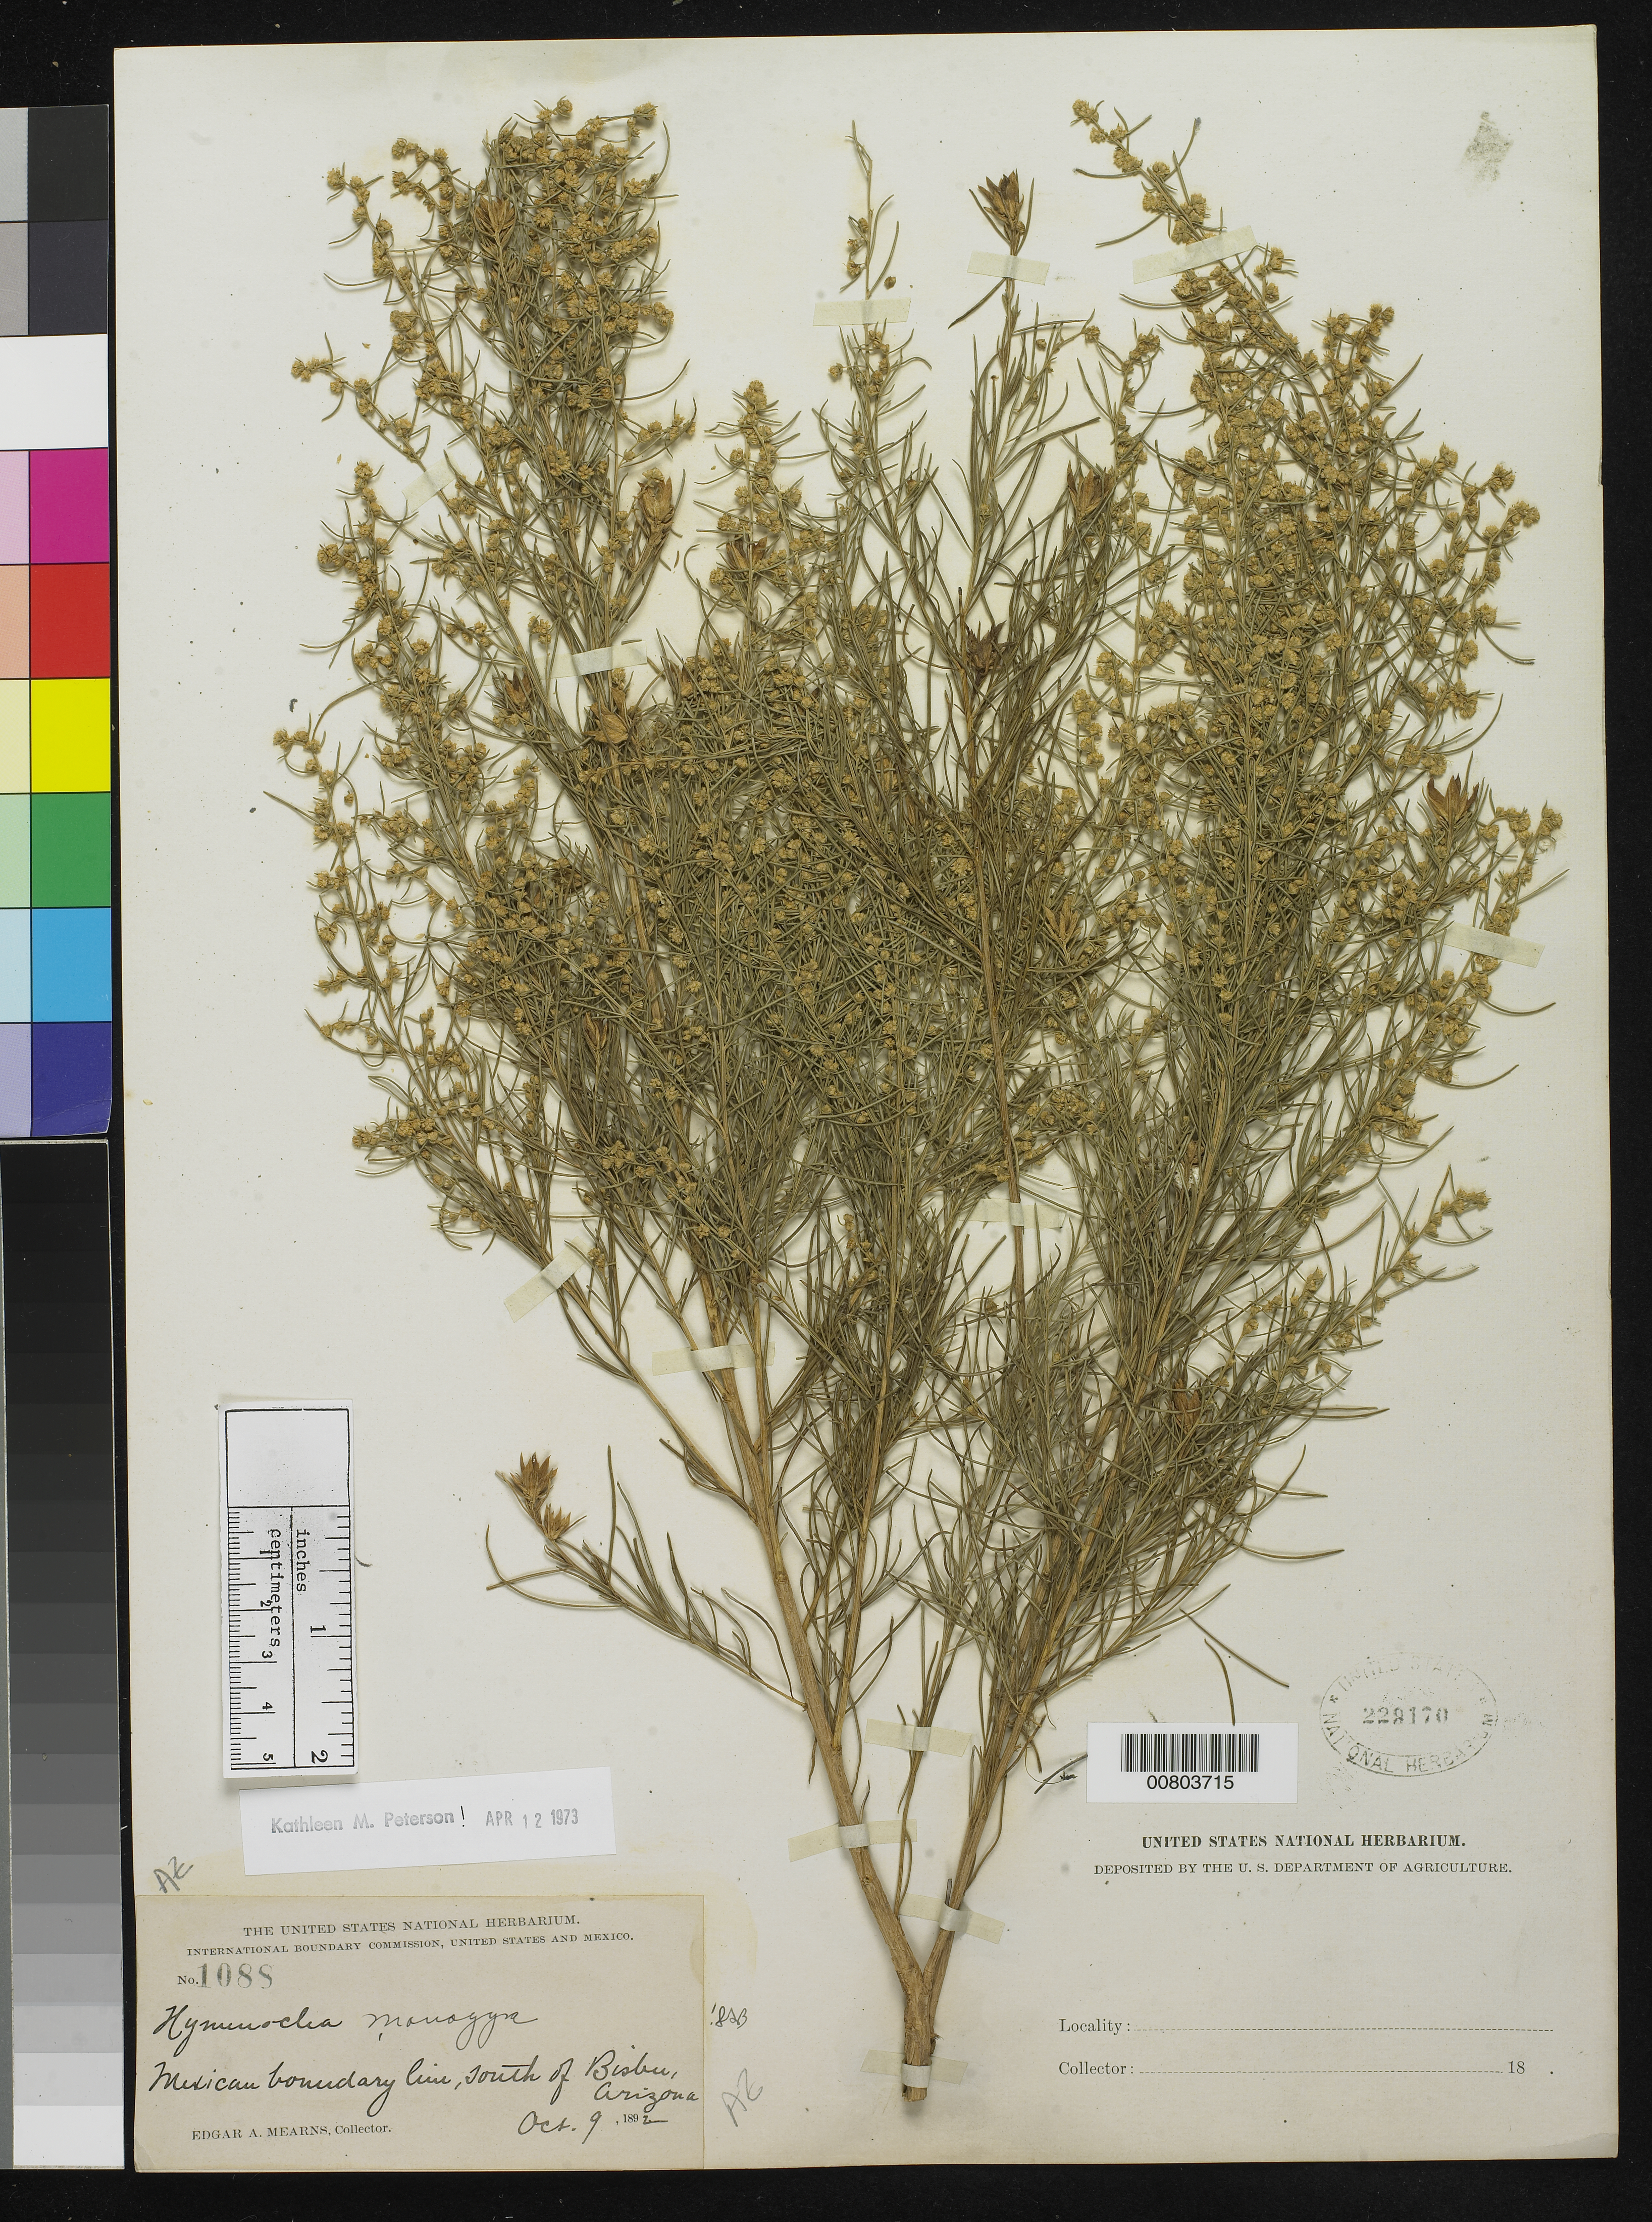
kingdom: Plantae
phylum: Tracheophyta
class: Magnoliopsida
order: Asterales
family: Asteraceae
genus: Hymenoclea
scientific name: Hymenoclea monogyra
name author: Torr. & A. Gray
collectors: E. A. Mearns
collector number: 1088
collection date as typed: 09 Oct 1892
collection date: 1892-10-09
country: United States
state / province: Arizona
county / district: Cochise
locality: Mexican Boundary Line, S of Bisbee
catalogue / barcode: US 229170